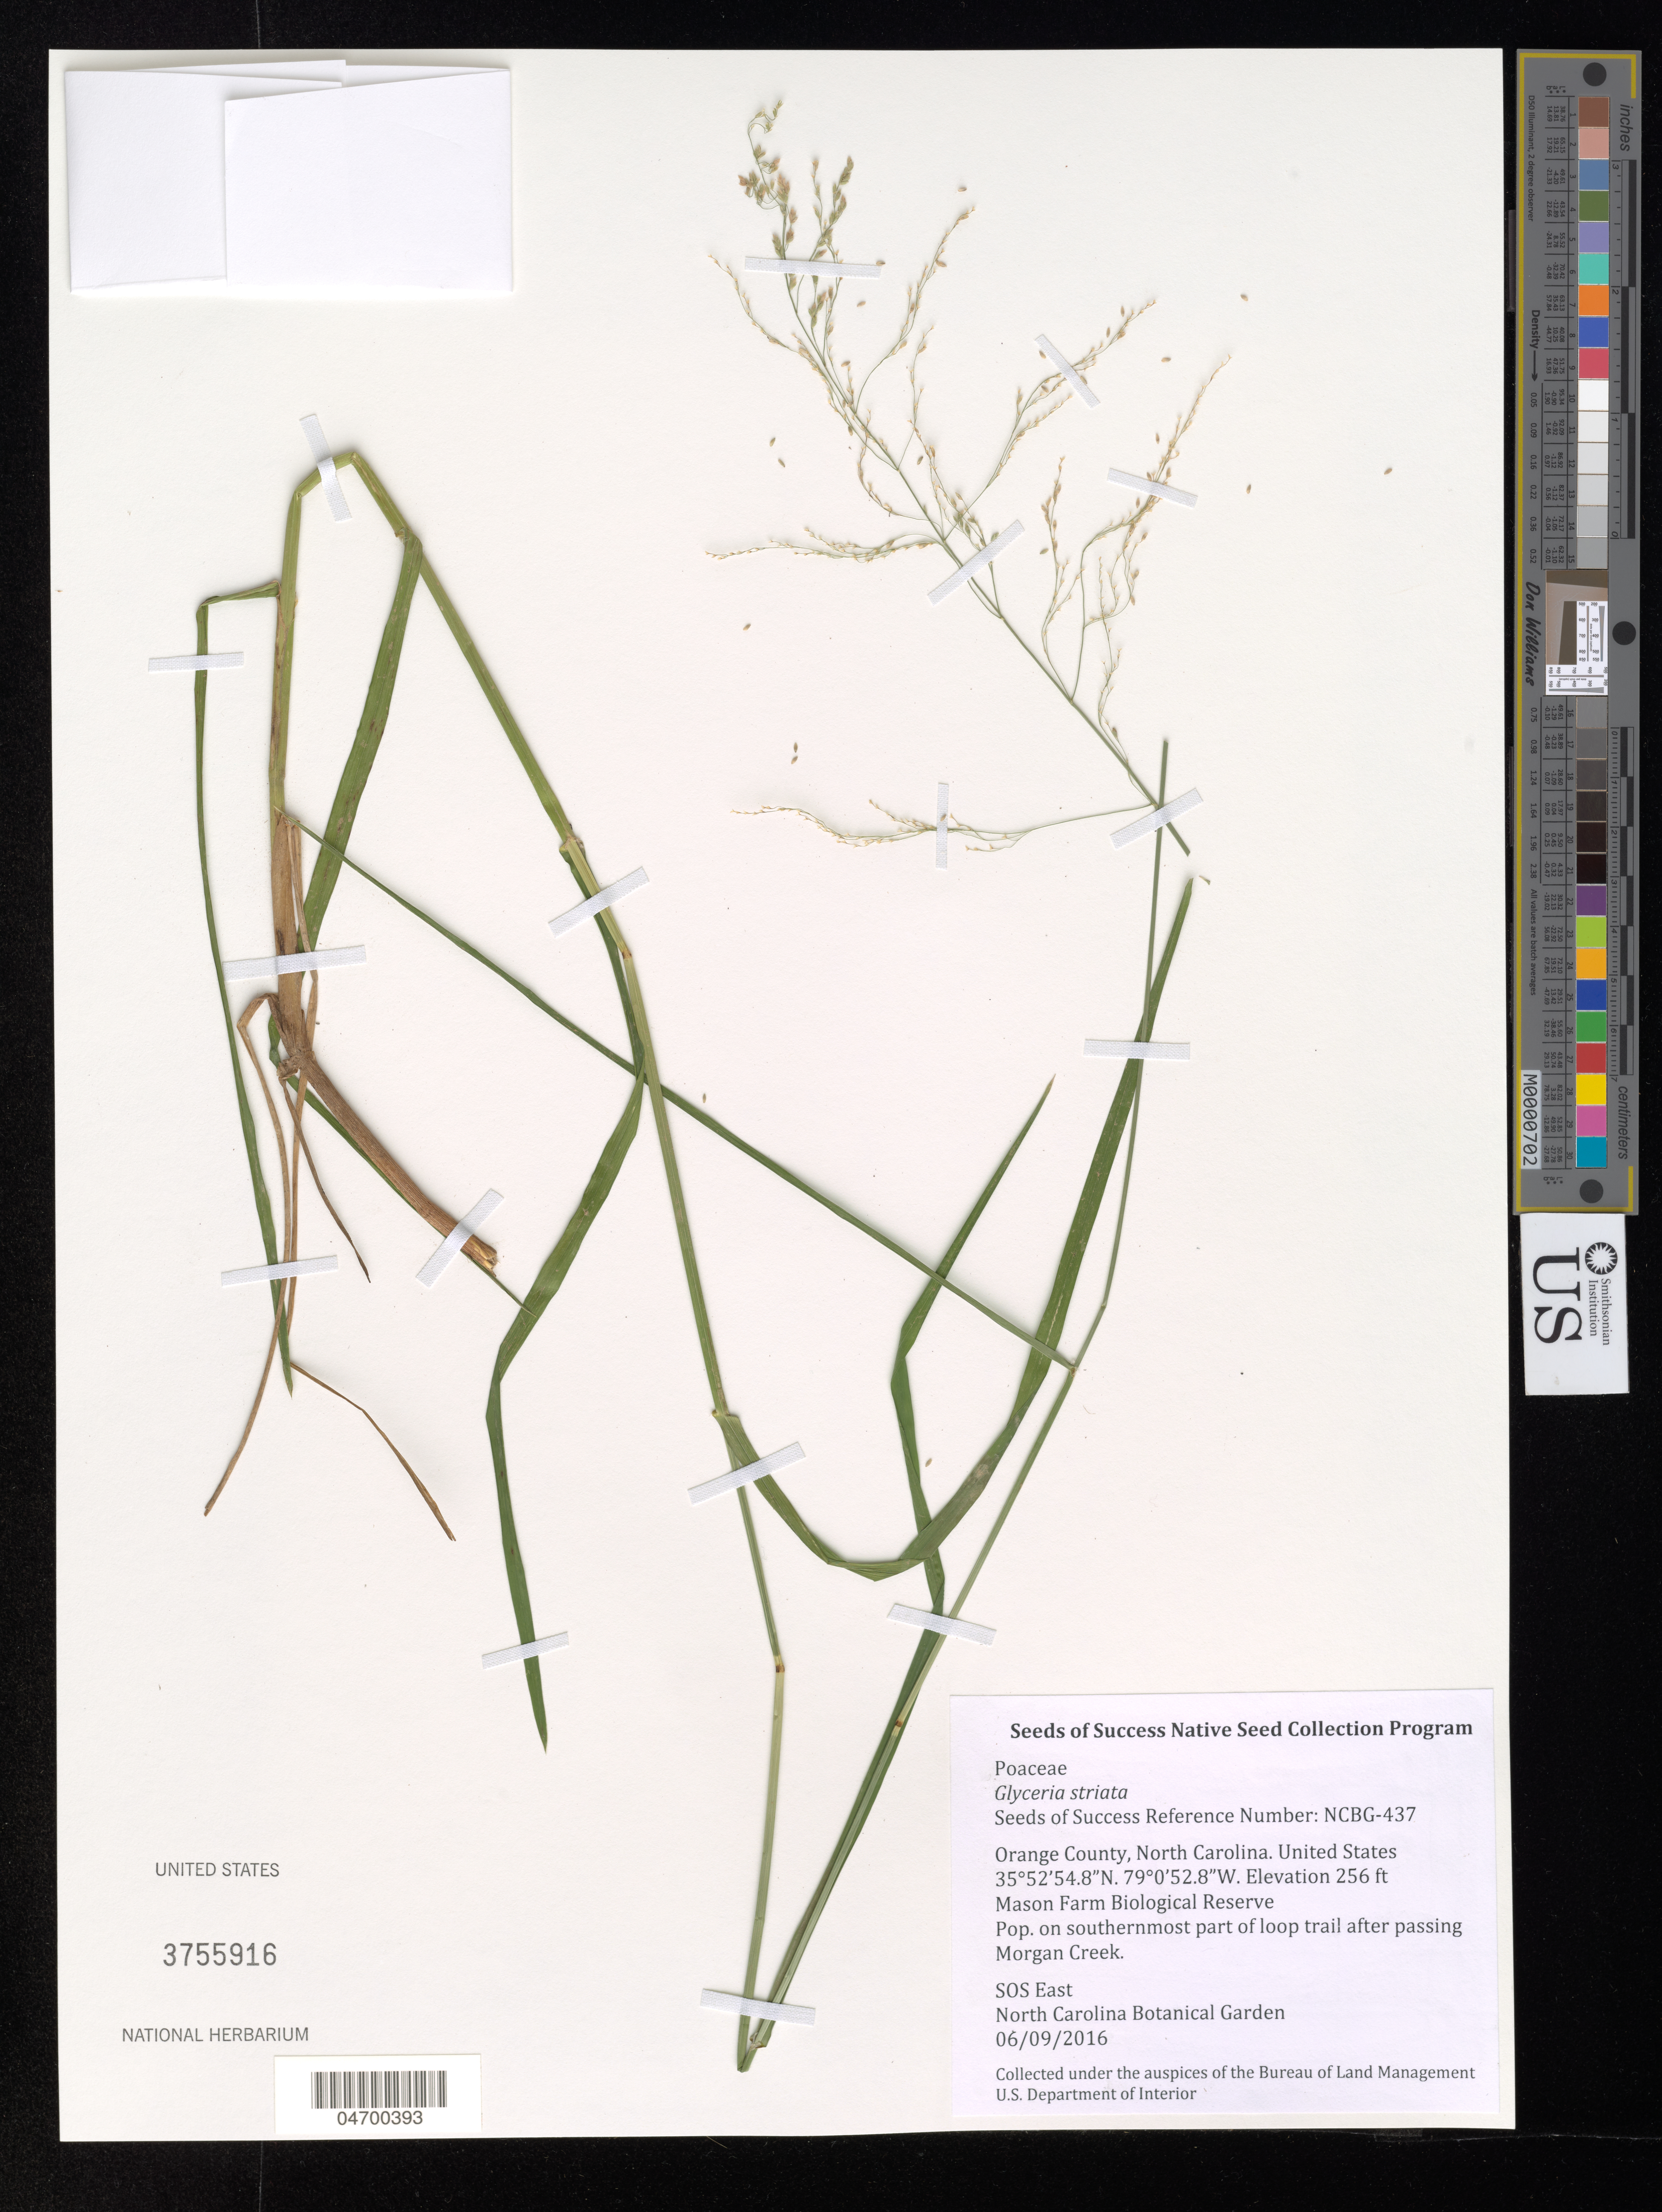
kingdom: Plantae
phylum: Tracheophyta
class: Liliopsida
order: Poales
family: Poaceae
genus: Glyceria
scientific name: Glyceria striata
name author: (Lam.) Hitchc.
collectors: Bureau of Land Management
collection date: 2016-06-09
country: United States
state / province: North Carolina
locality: Orange County. Mason Farm Biological Reserve. Pop, on southernmost part of loop trail after passing Morgan Creek.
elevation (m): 78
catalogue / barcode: US 3755916